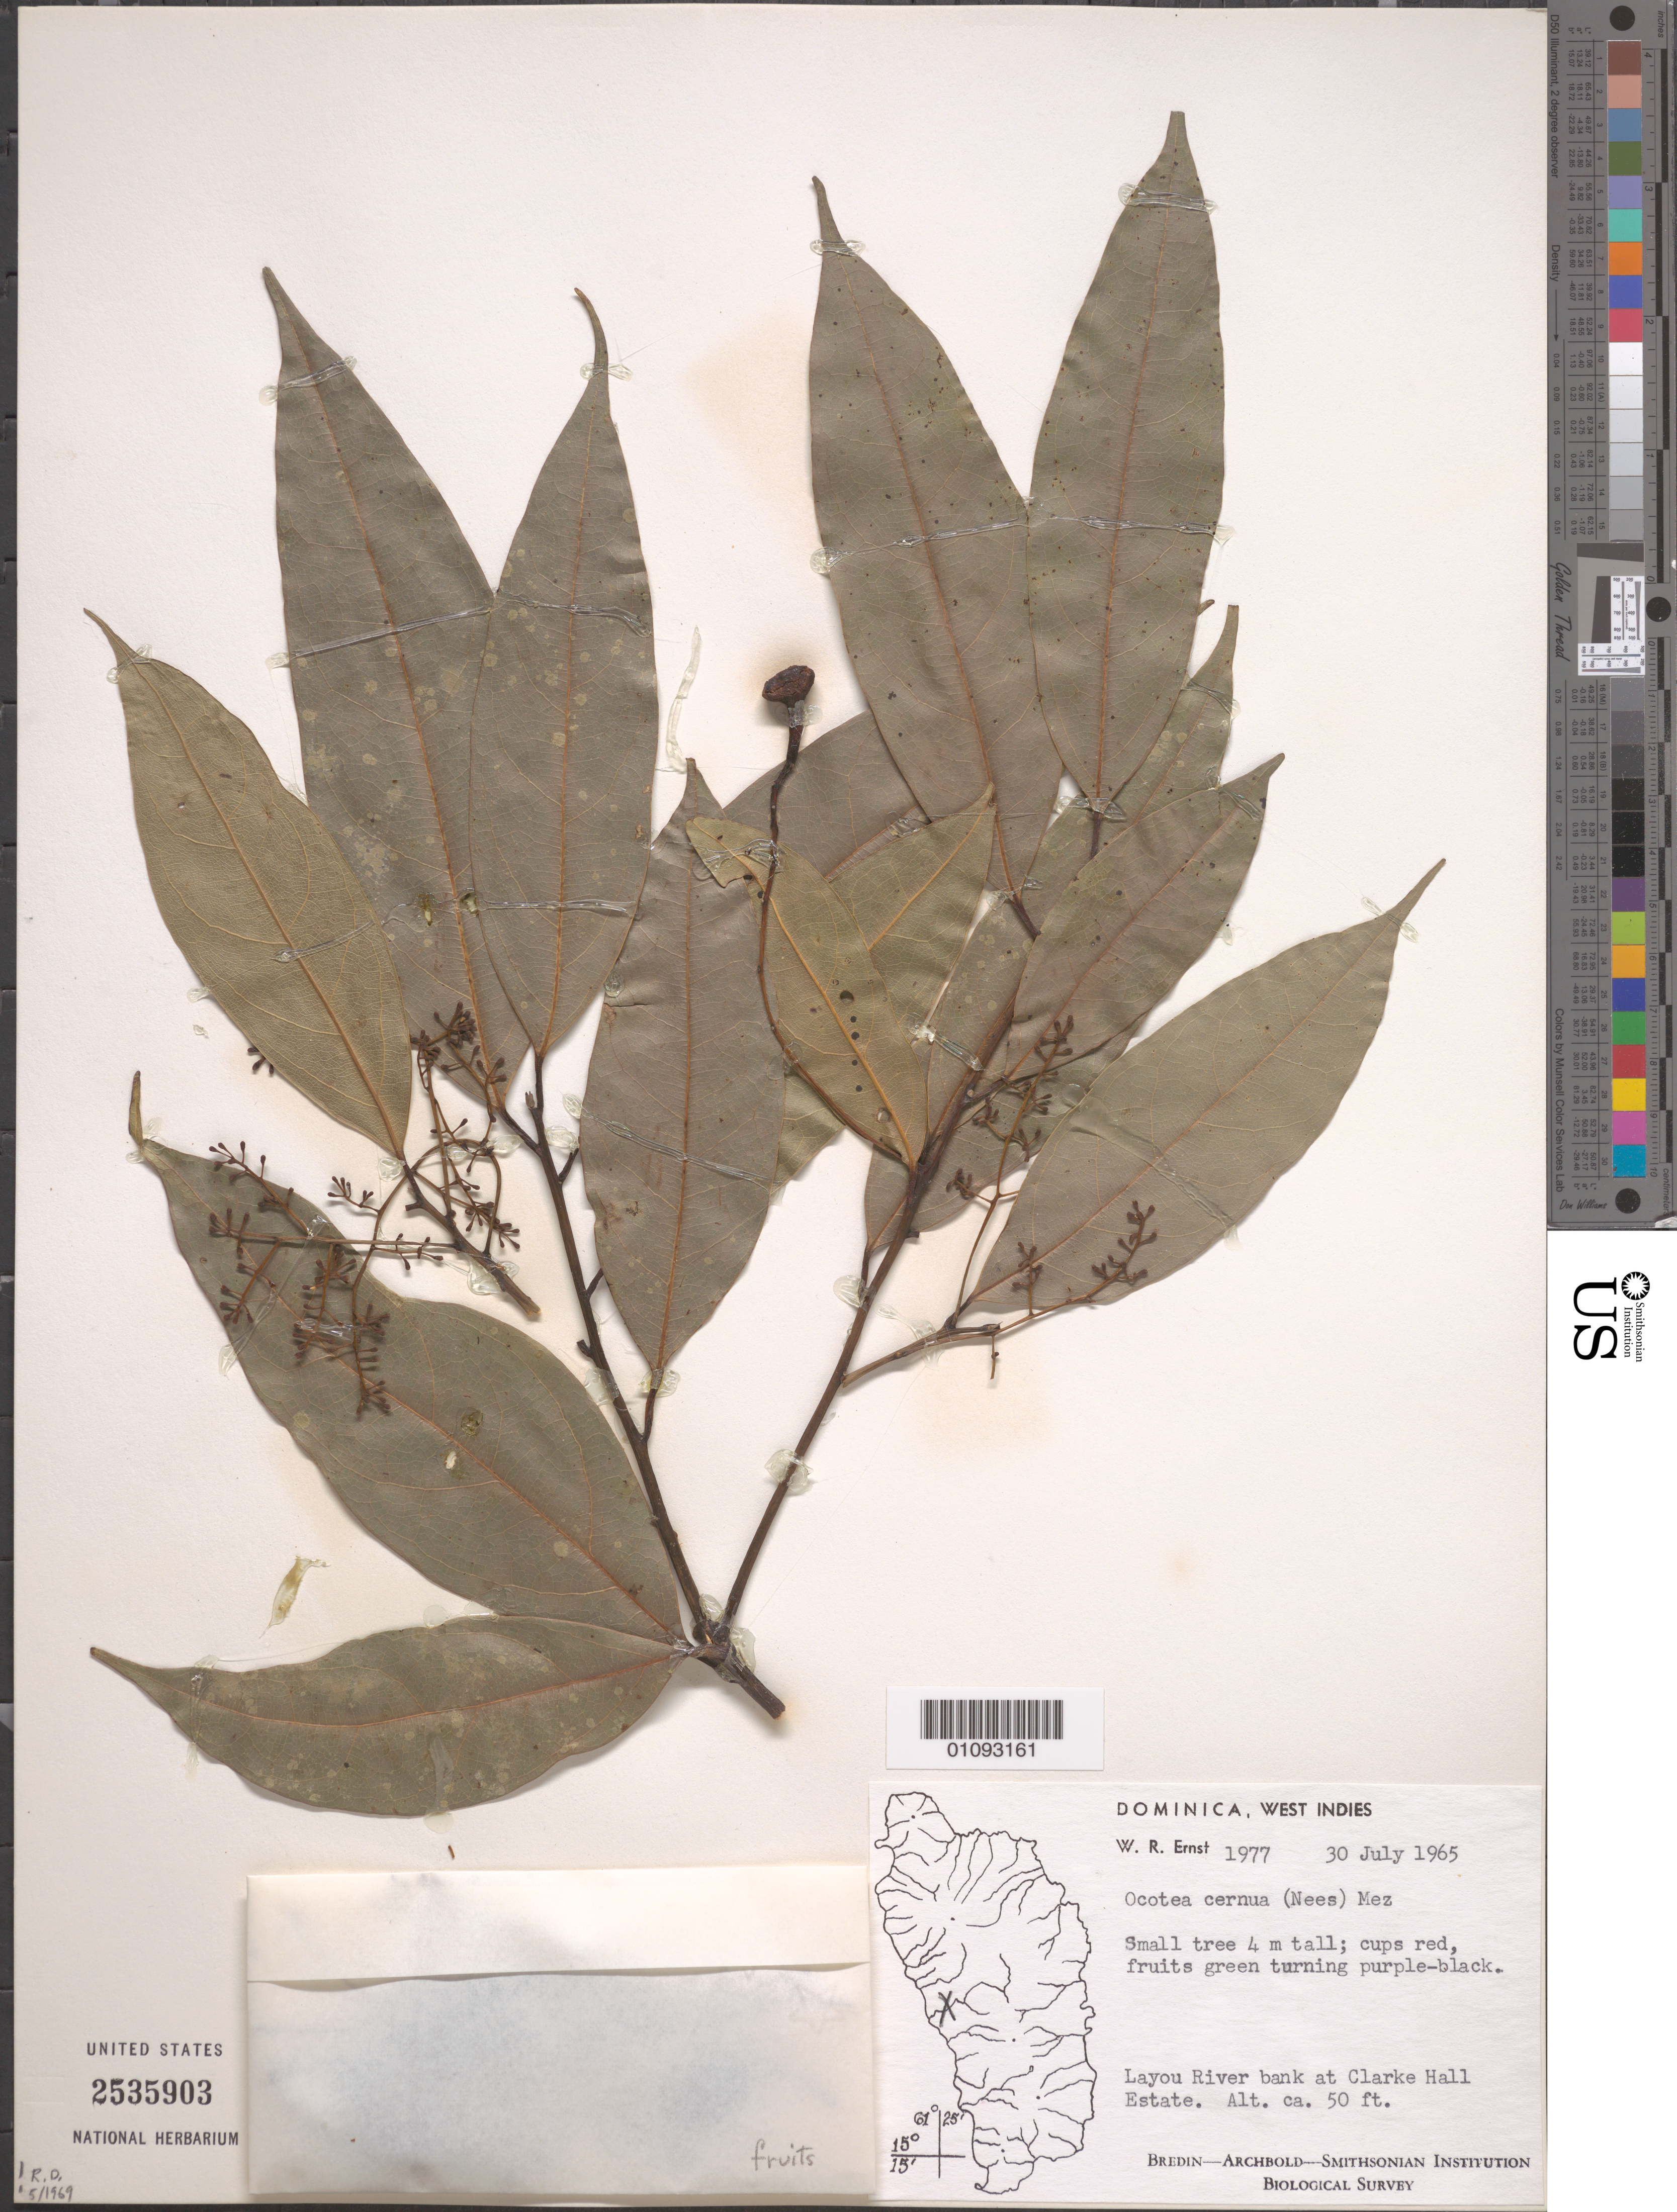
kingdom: Plantae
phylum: Tracheophyta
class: Magnoliopsida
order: Laurales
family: Lauraceae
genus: Ocotea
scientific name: Ocotea cernua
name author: (Nees) Mez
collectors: W. R. Ernst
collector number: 1977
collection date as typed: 30 Jul 1965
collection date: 1965-07-30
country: Dominica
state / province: St. Joseph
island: Dominica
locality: Layou River bank at Clark Hall Estate.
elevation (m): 15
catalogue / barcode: US 2535903